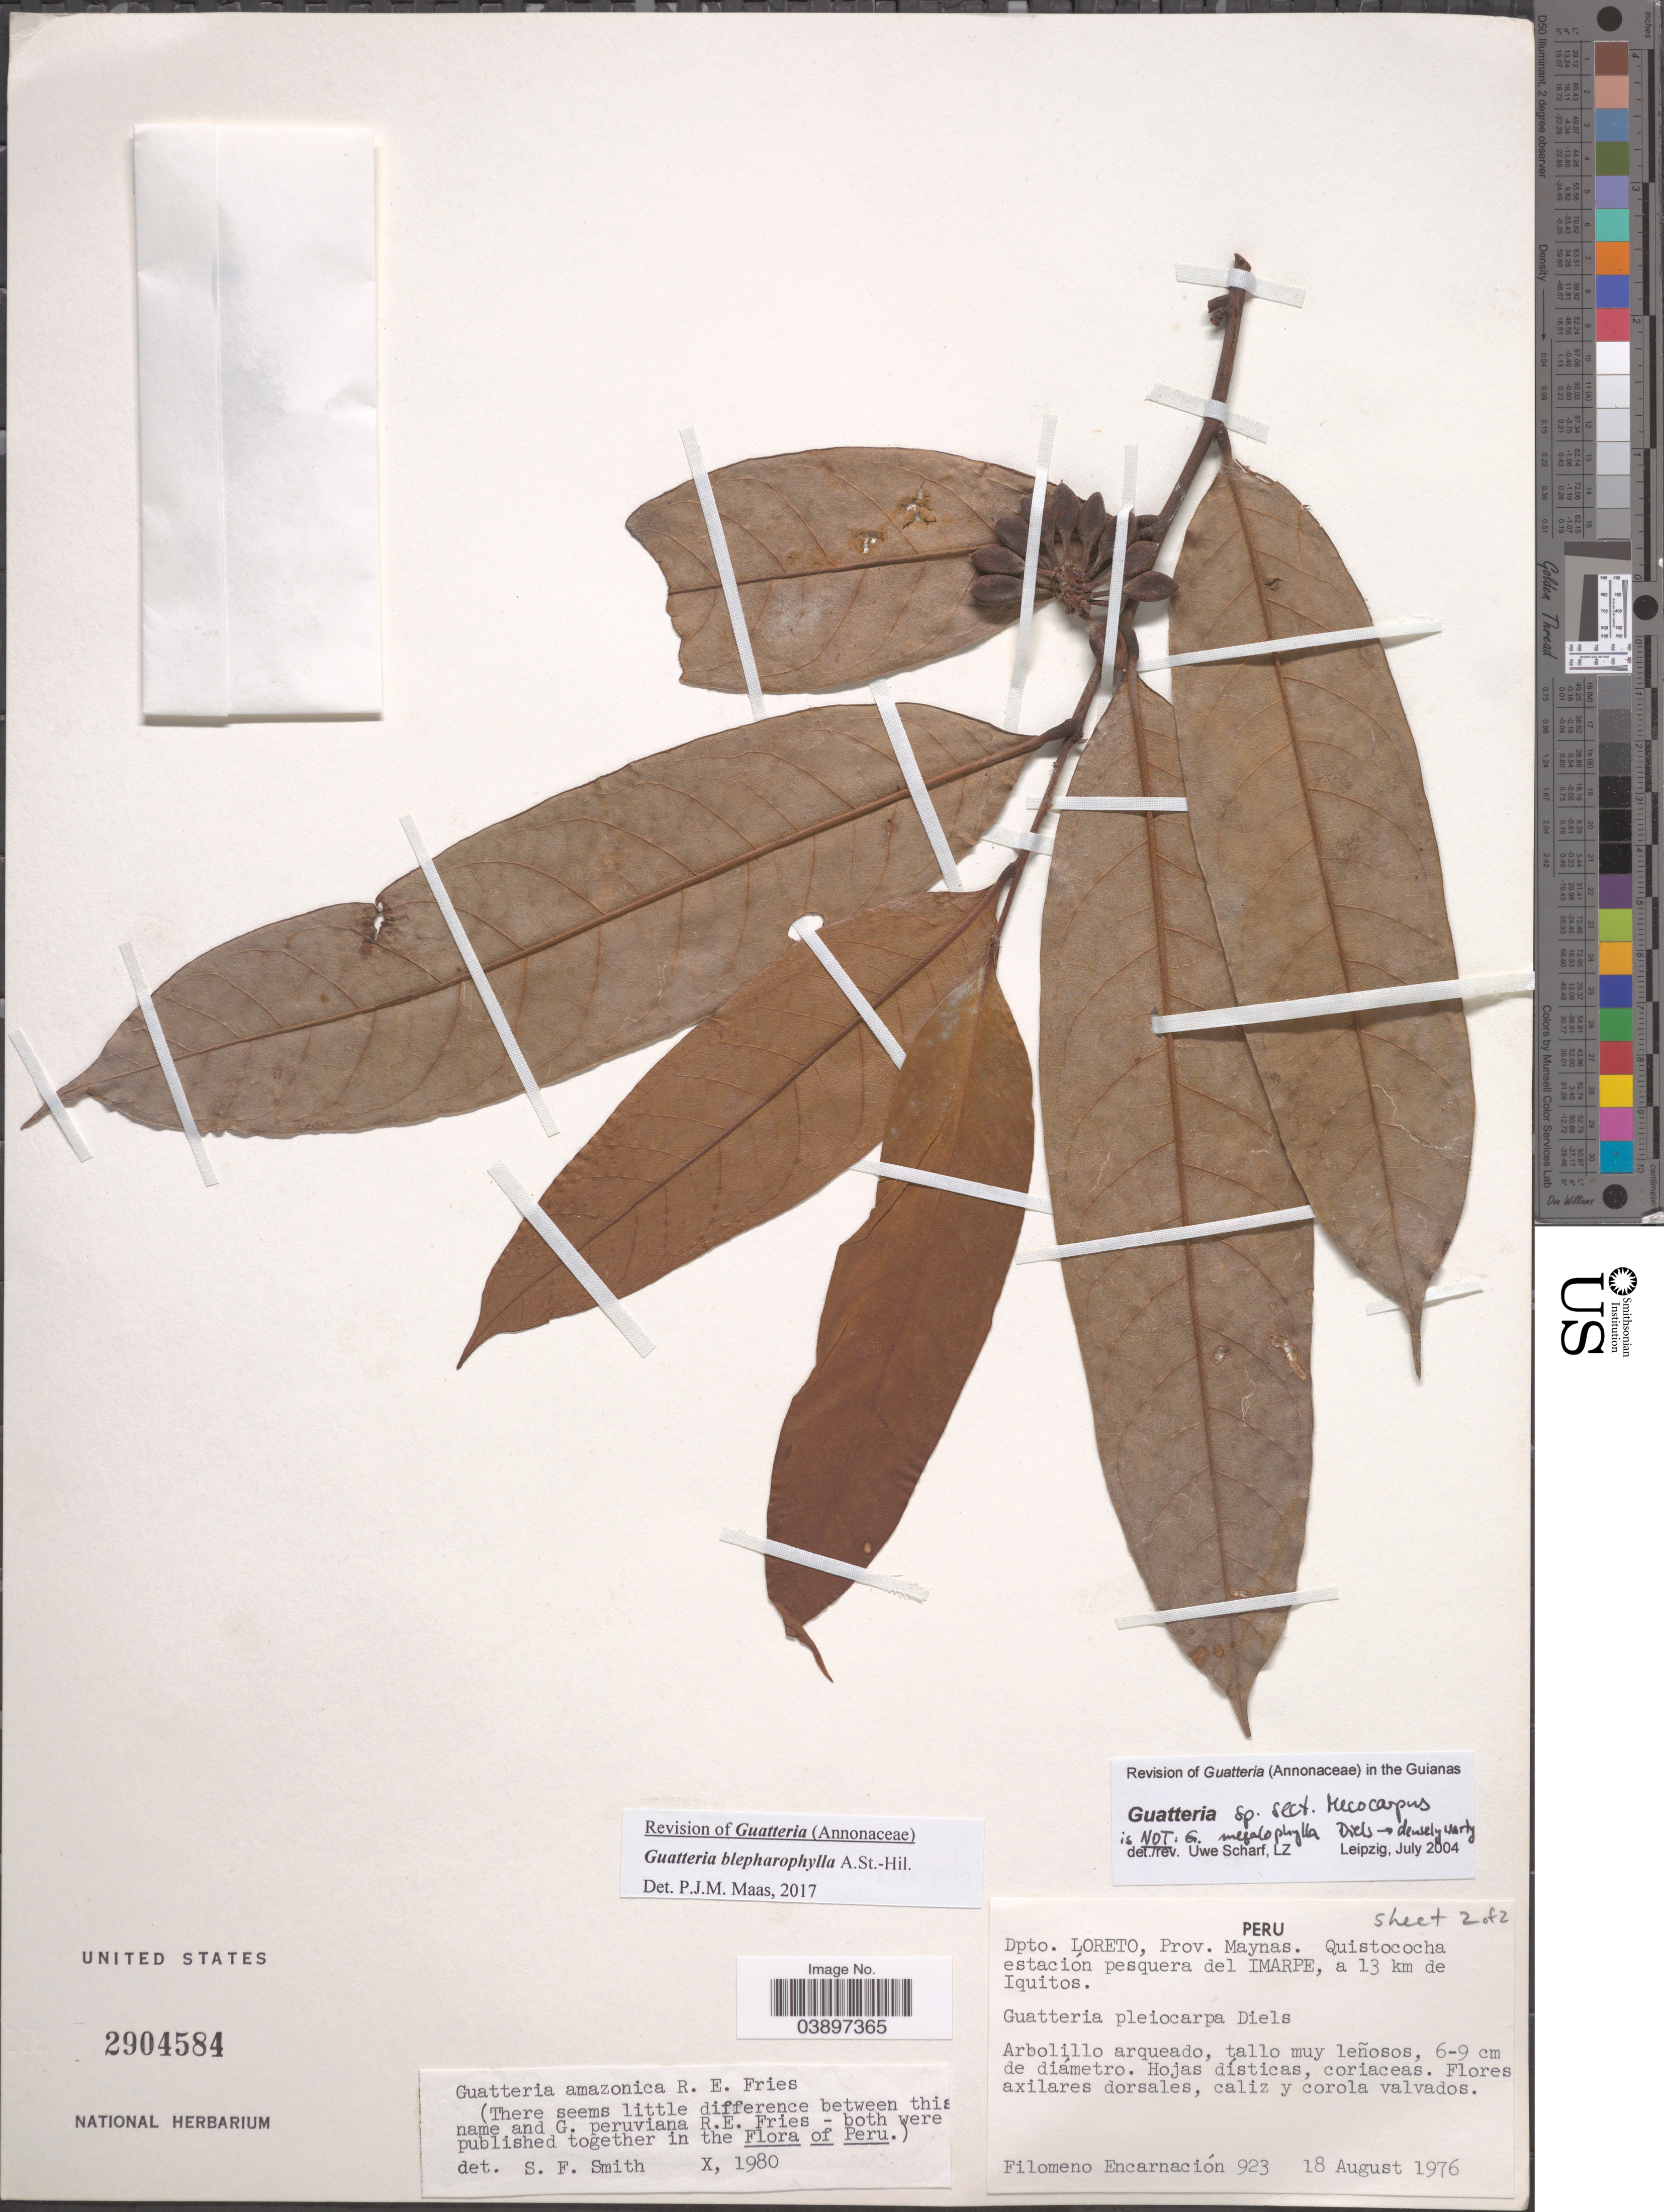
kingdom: Plantae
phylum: Tracheophyta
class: Magnoliopsida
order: Magnoliales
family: Annonaceae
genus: Guatteria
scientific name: Guatteria blepharophylla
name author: Mart.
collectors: F. Encarnación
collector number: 923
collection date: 1976-08-18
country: Peru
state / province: Loreto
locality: Dpto. Loreto, Prov. Maynas. Quistococha estación pesquera del Imarpe, a 13 km de Iquitos.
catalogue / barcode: US 2904584